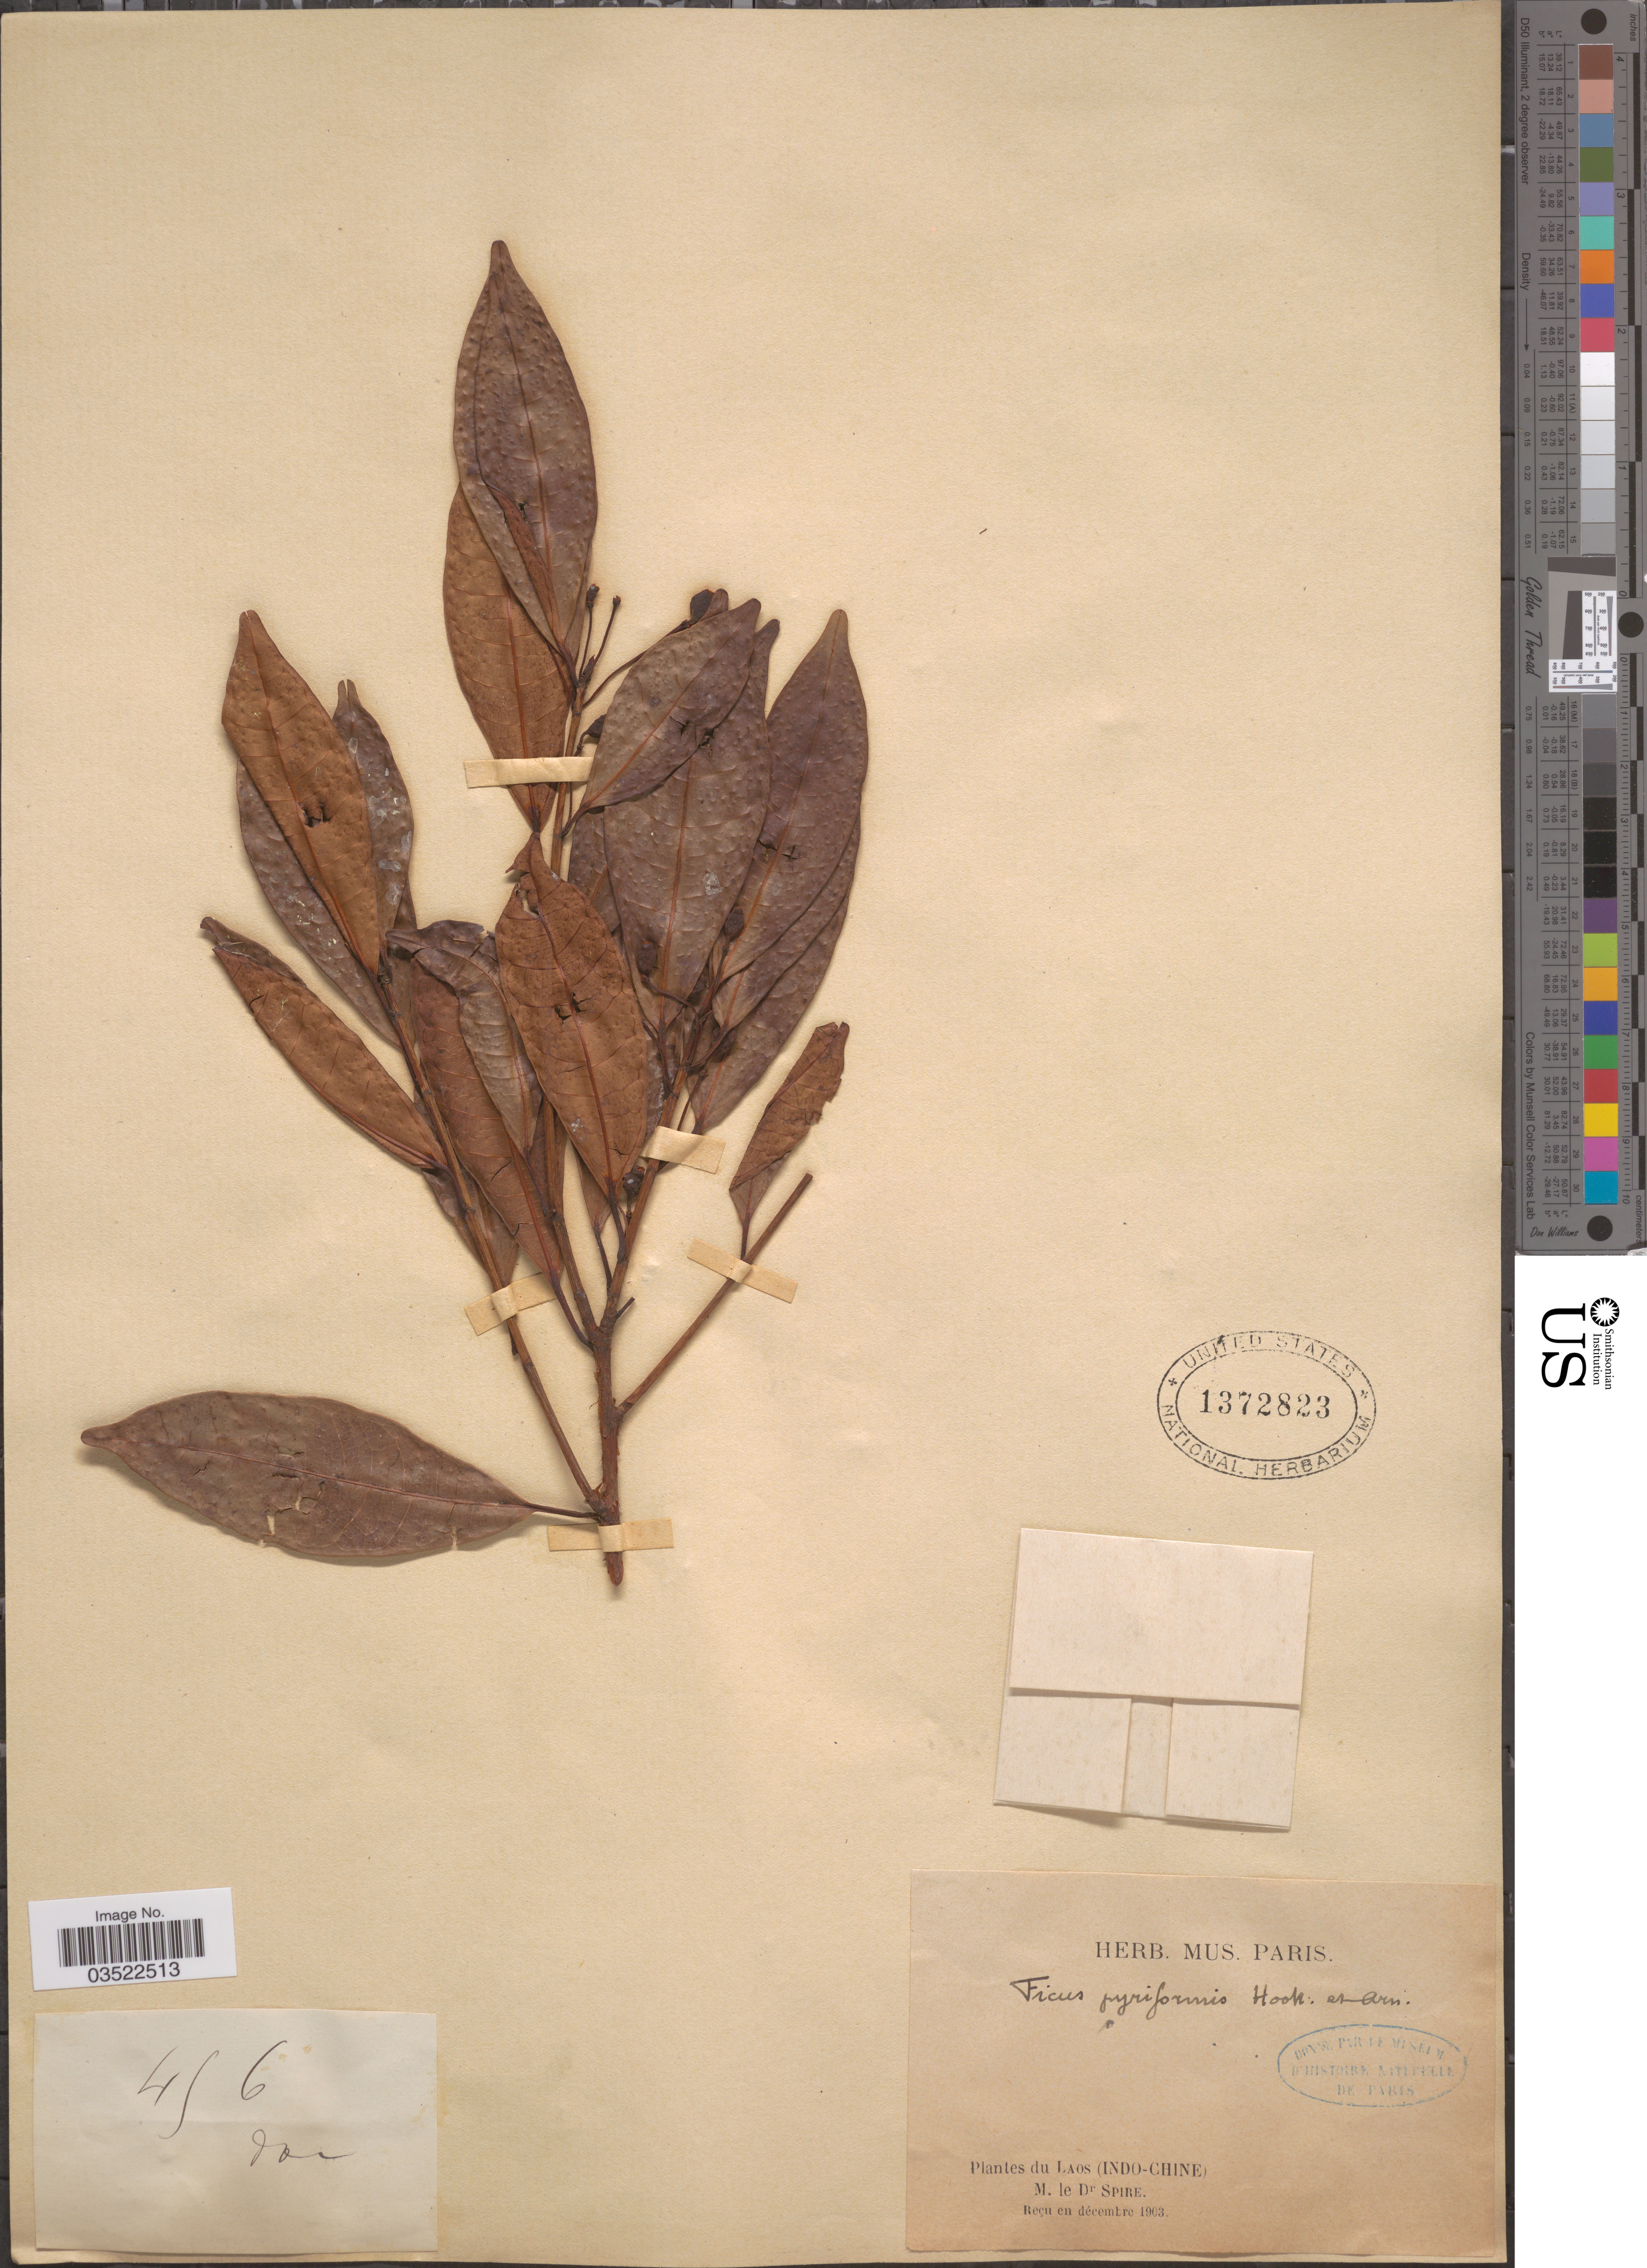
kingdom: Plantae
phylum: Tracheophyta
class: Magnoliopsida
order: Rosales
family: Moraceae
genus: Ficus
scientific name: Ficus pyriformis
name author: Hook. & Arn.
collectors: M. Spire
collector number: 456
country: Laos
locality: Indo-Chine.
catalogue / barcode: US 1372823